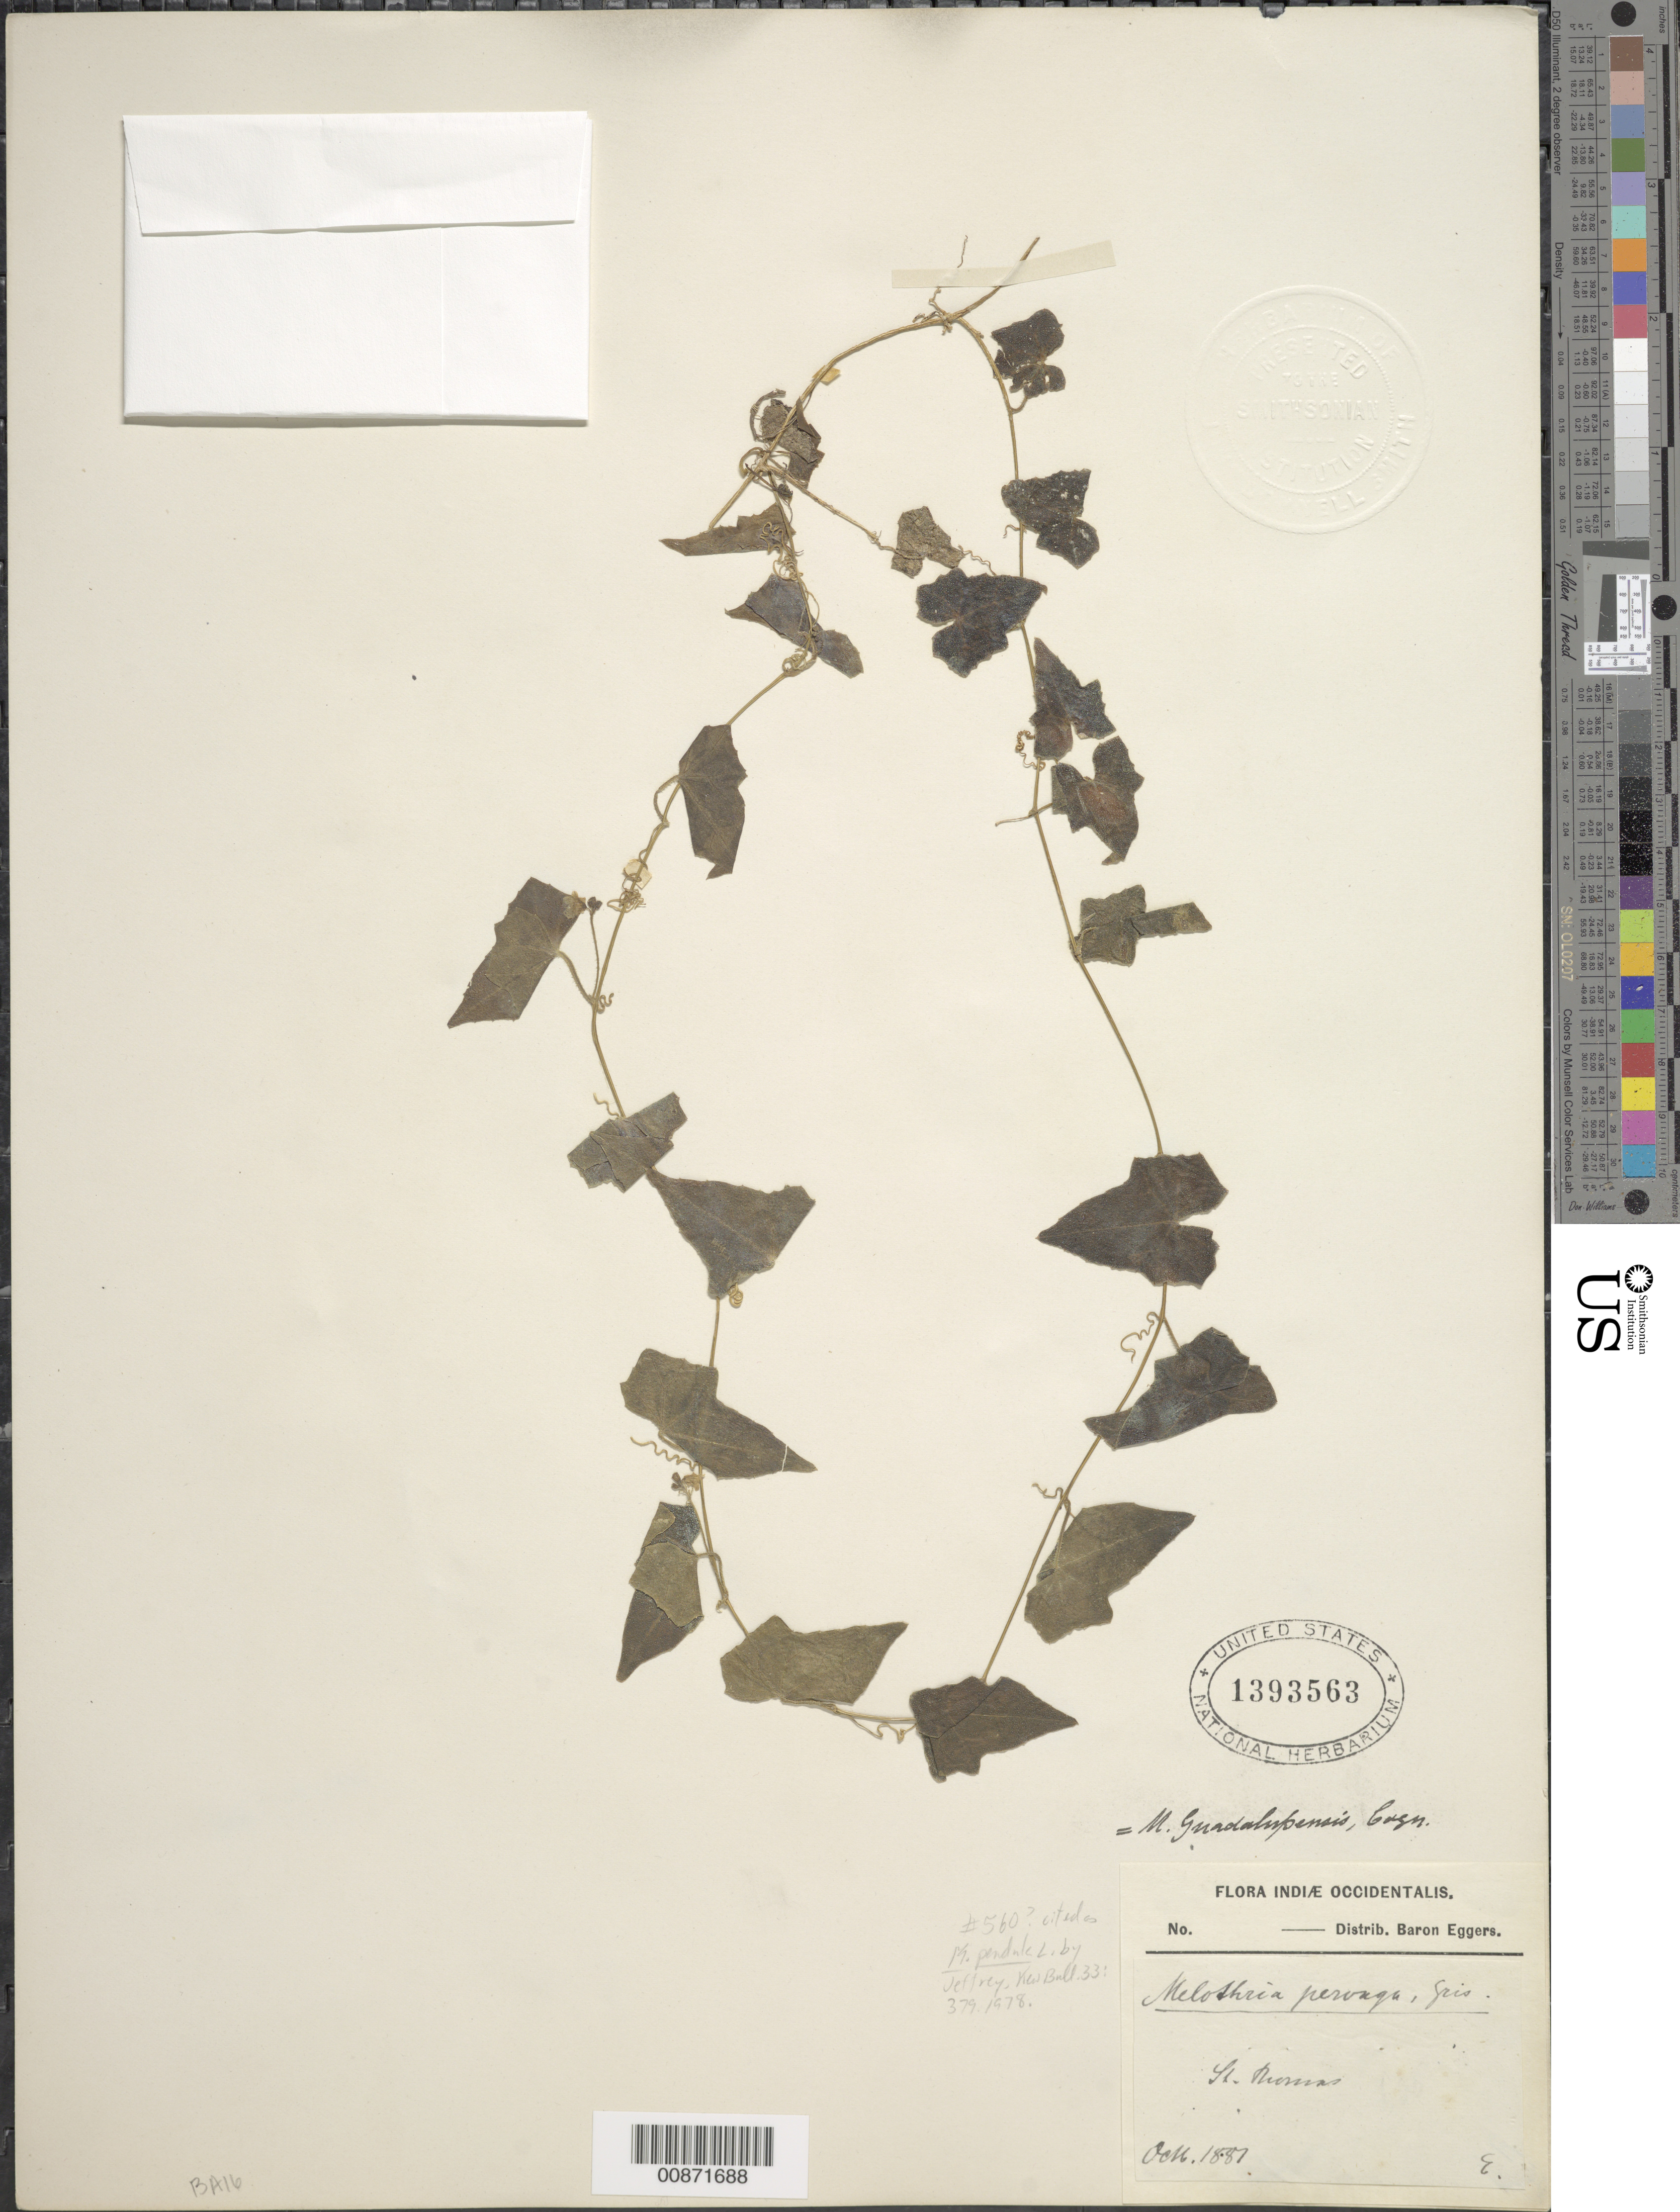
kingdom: Plantae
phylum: Tracheophyta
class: Magnoliopsida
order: Cucurbitales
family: Cucurbitaceae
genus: Melothria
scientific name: Melothria pendula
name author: L.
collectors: H. F. A. von Eggers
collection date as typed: Oct 1887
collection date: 1887-10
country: U.S. Virgin Islands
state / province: St. Thomas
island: St. Thomas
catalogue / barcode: US 1393563